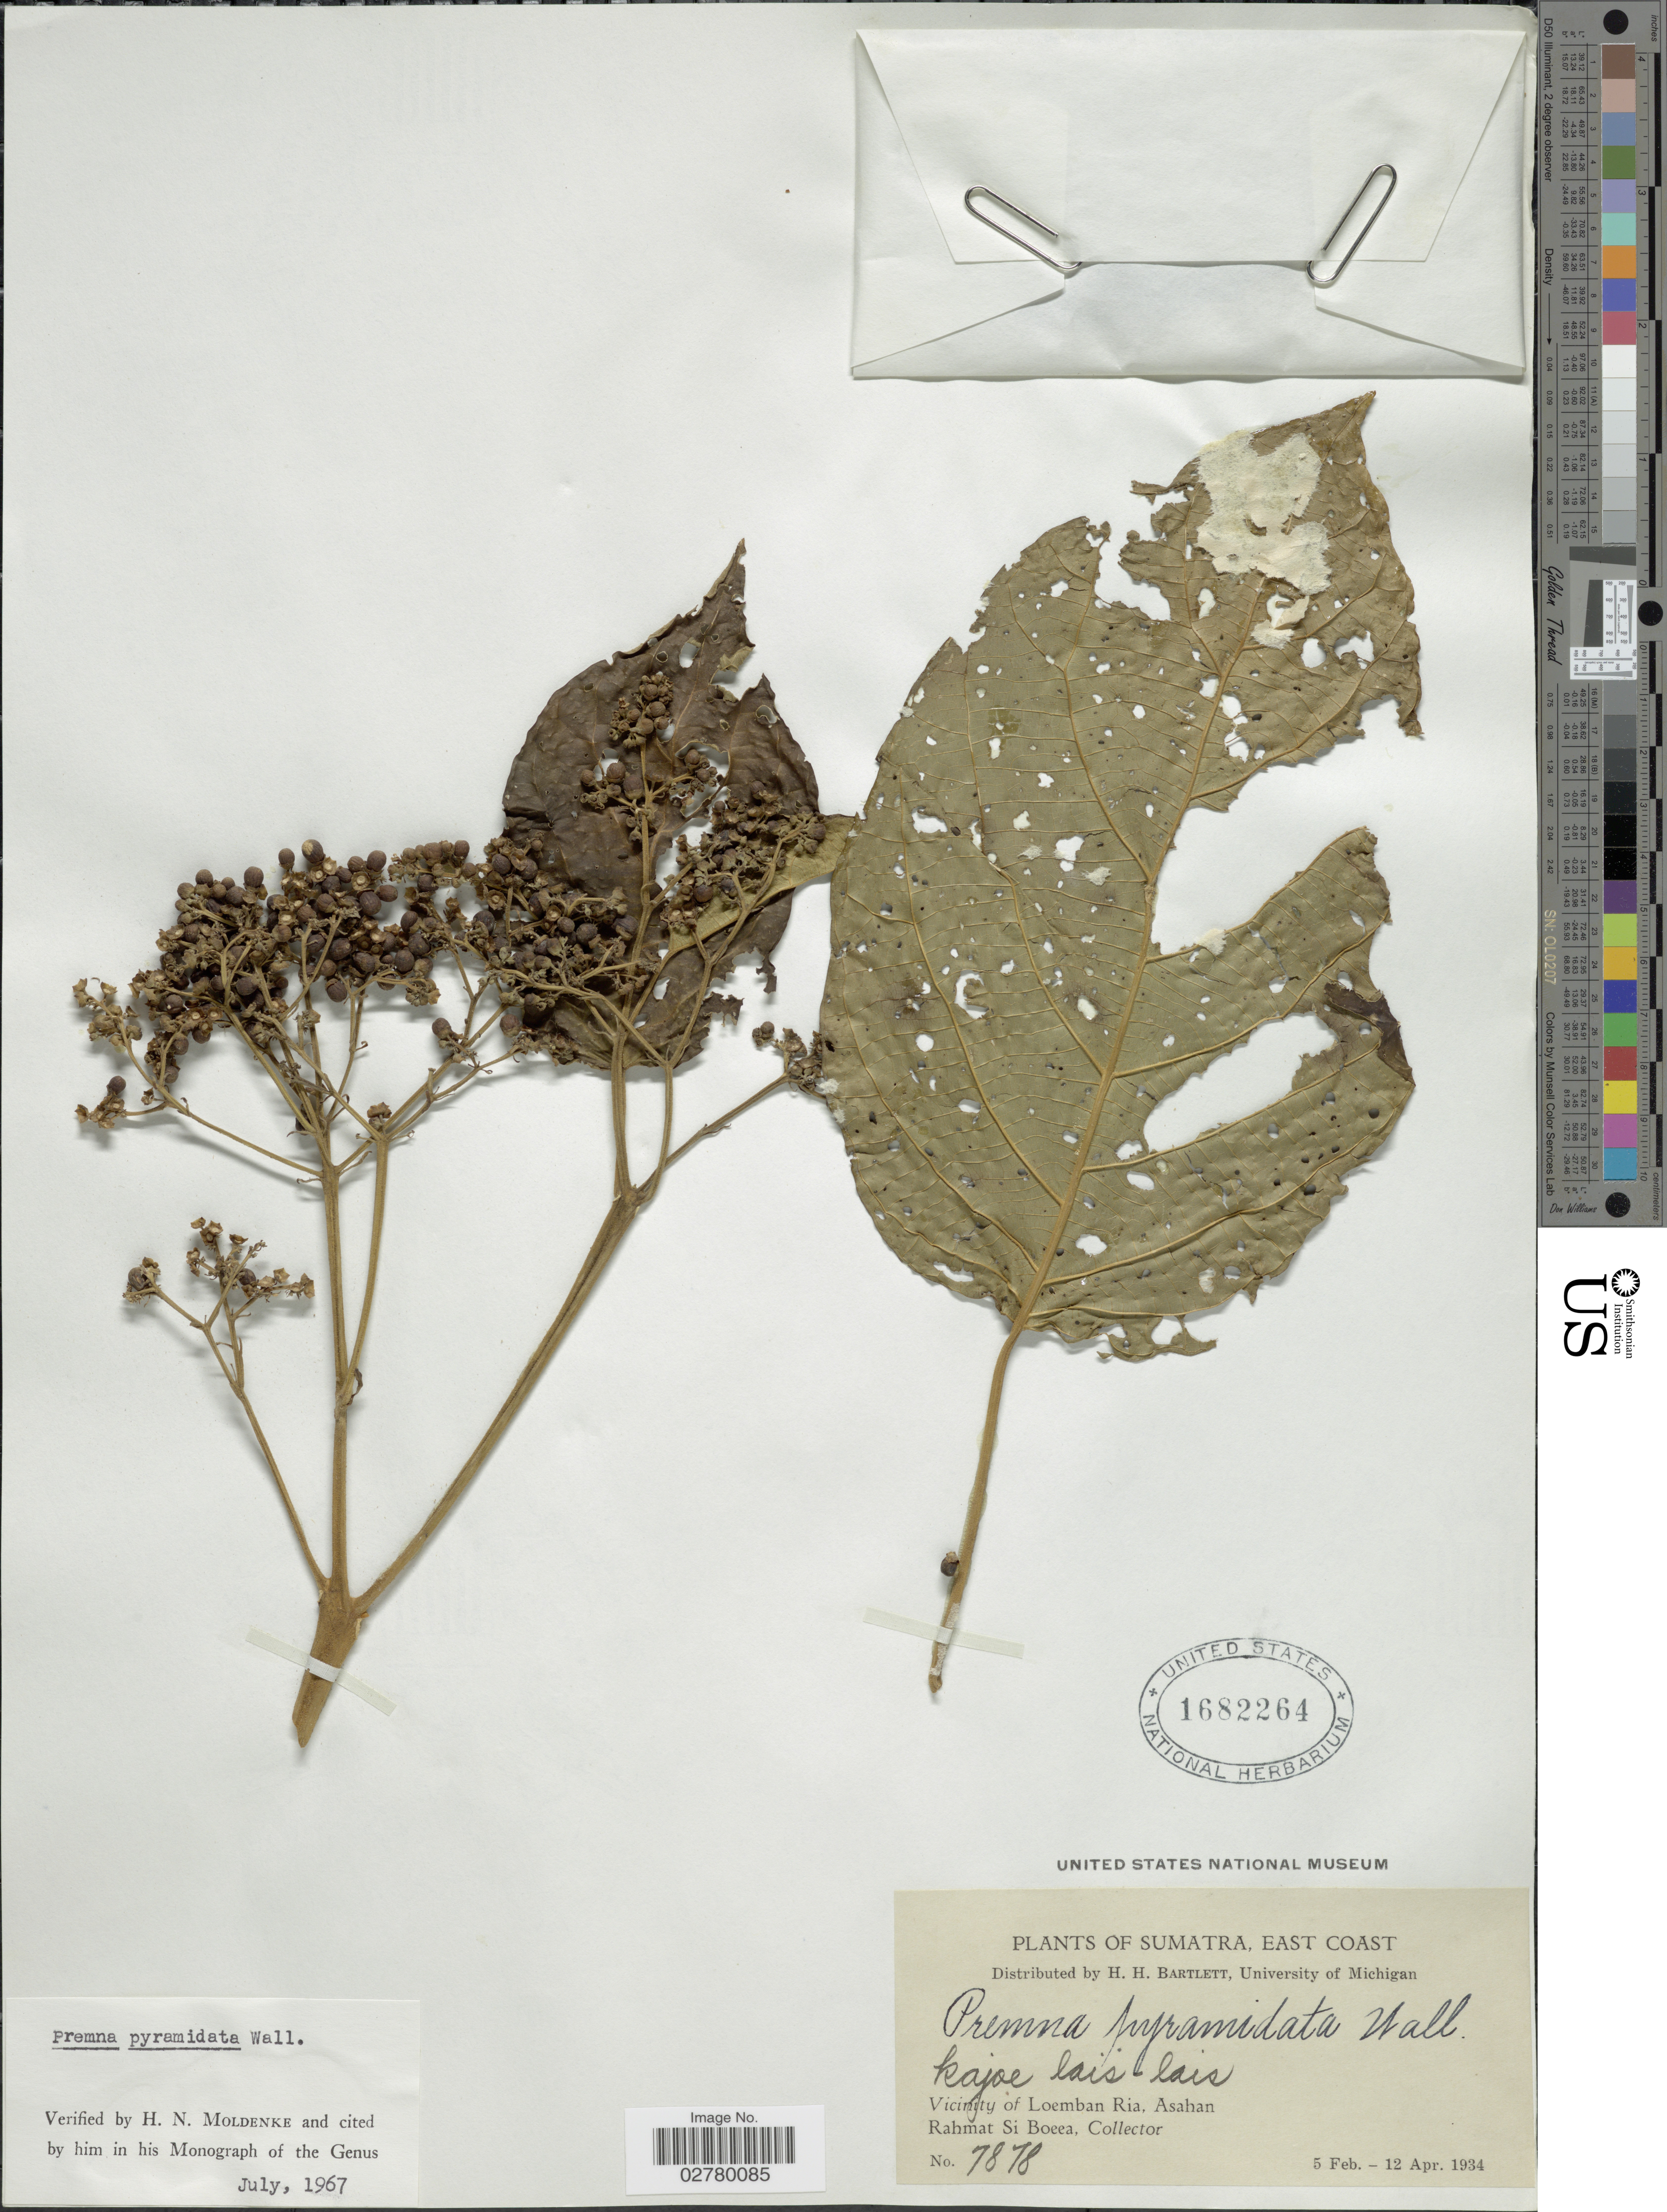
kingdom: Plantae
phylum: Tracheophyta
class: Magnoliopsida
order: Lamiales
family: Lamiaceae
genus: Premna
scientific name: Premna pyramidata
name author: Wall. ex Schauer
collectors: Rahmat Si Boeea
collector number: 7878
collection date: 1934-02-05/1934-04-12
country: Indonesia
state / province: Sumatra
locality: East Coast. Vicinity of Loemban Ria, Asahan.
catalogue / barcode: US 1682264